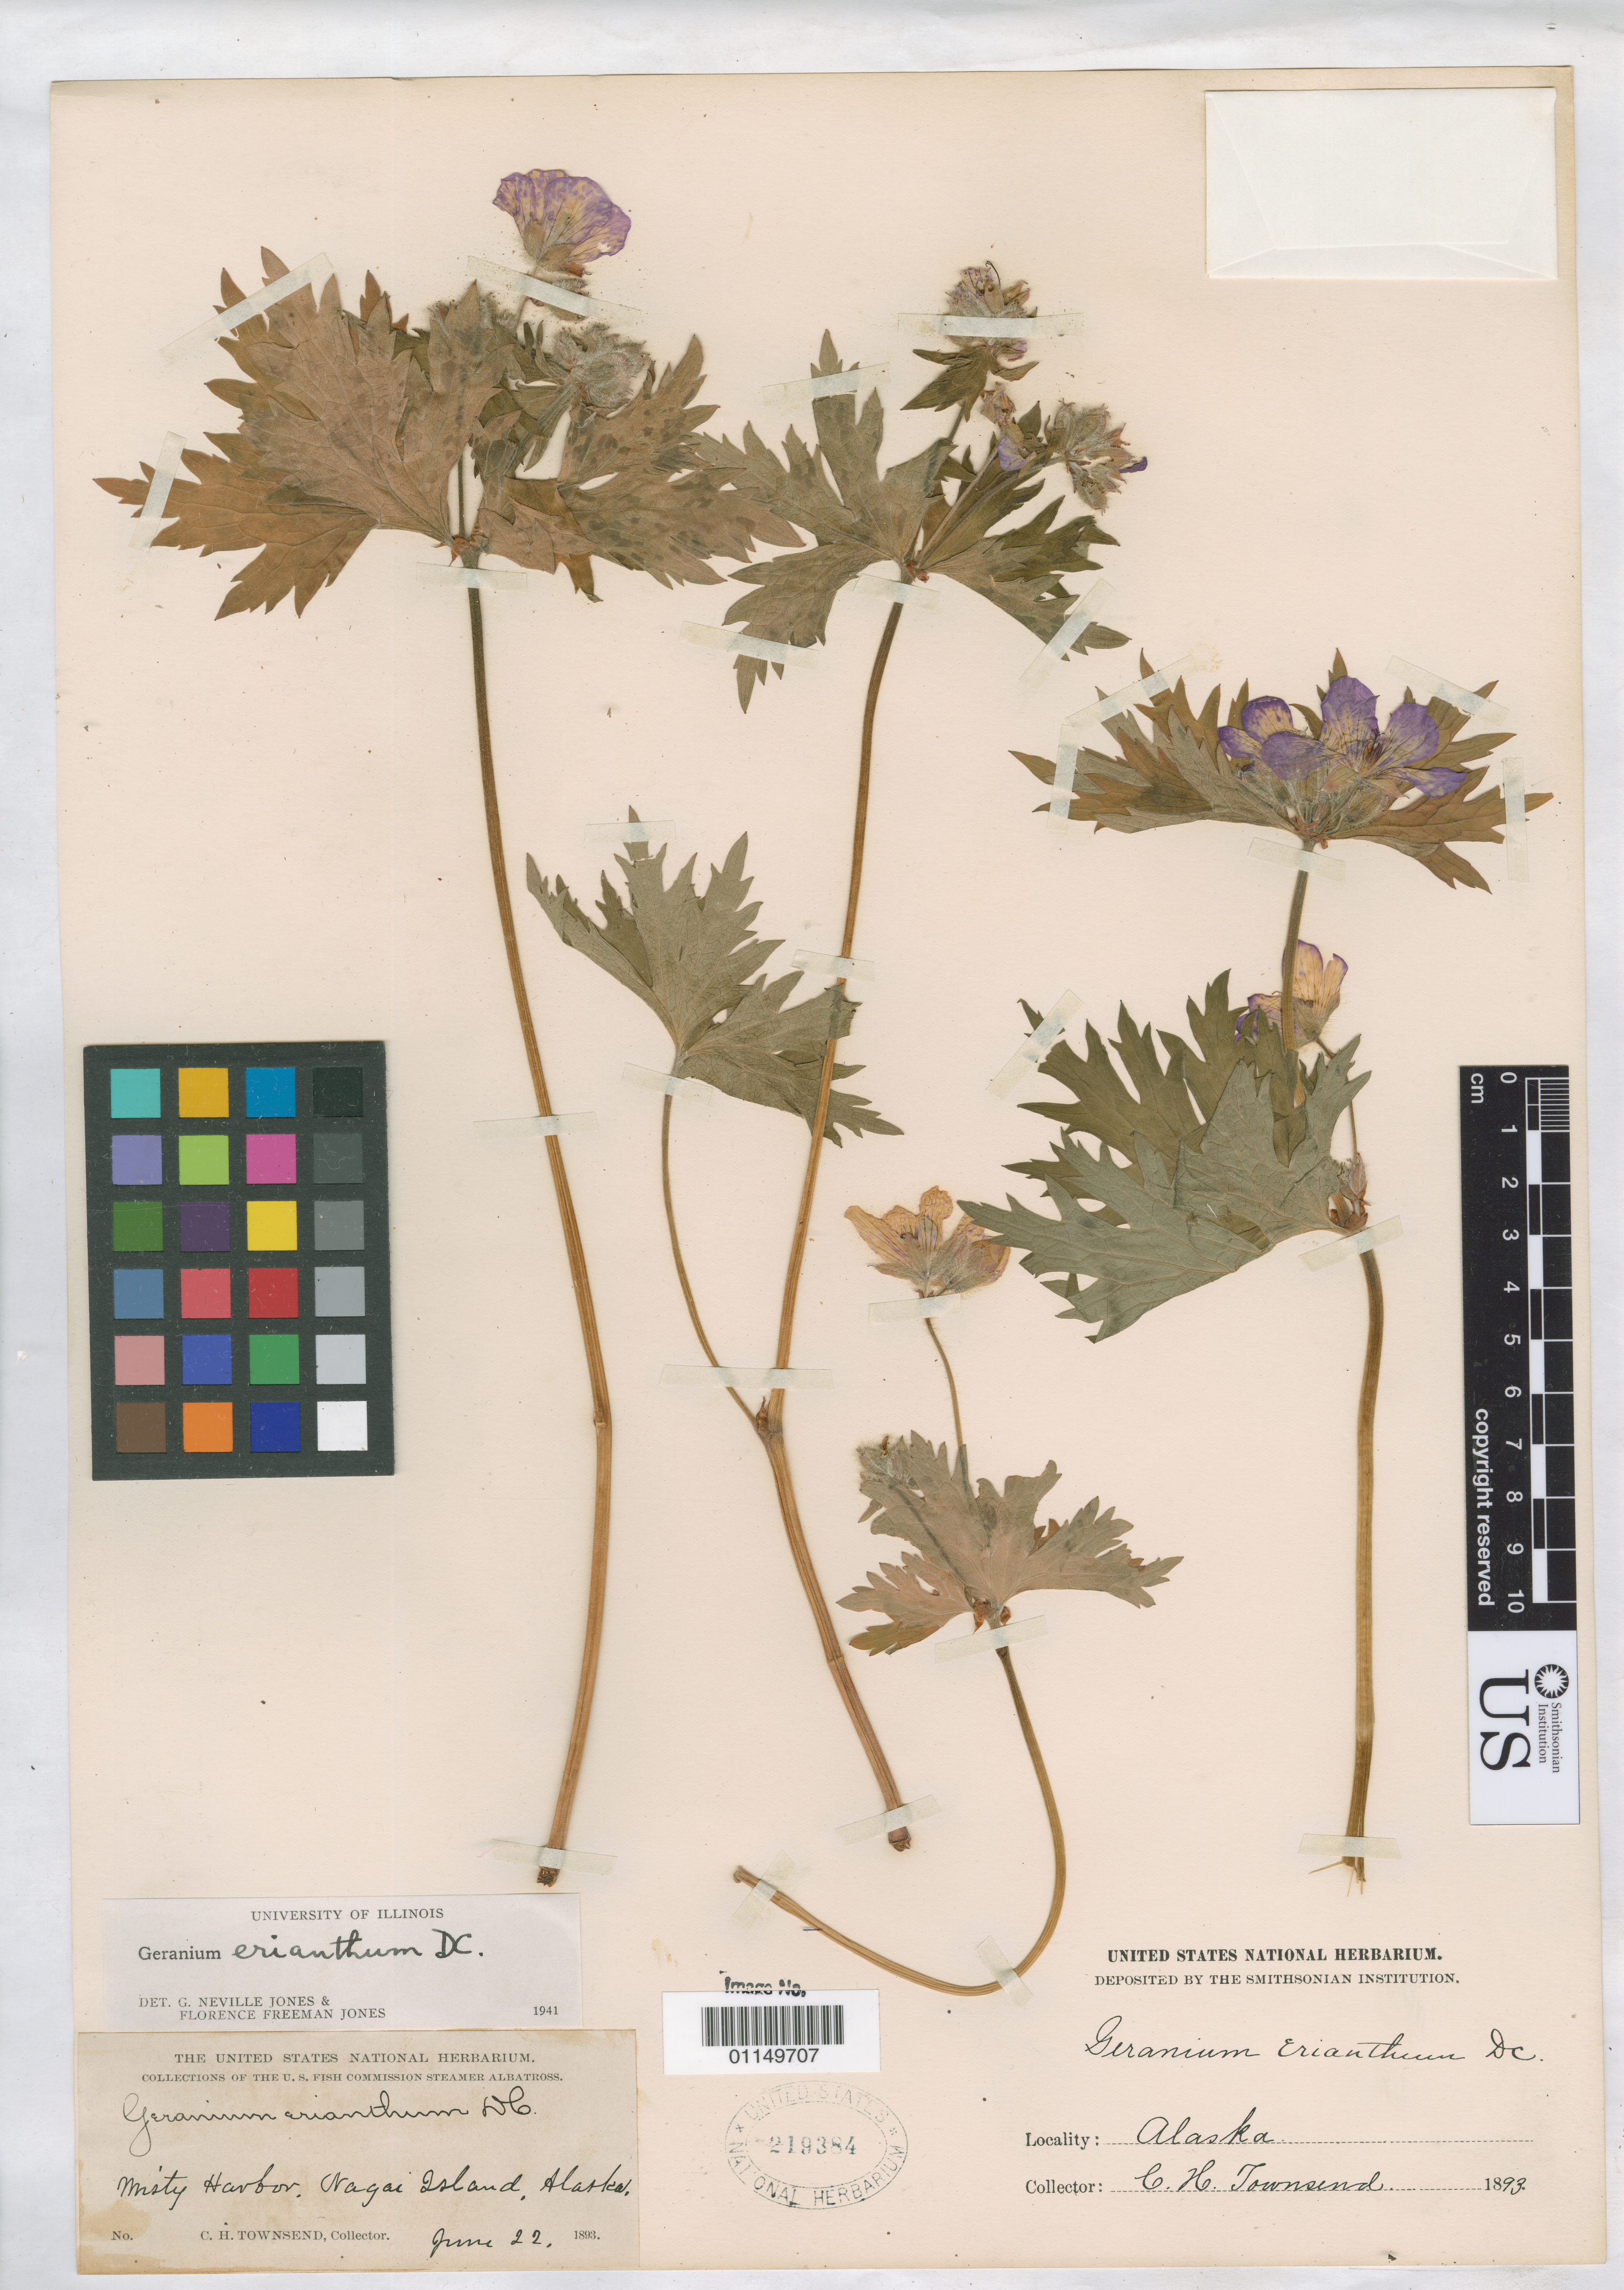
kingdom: Plantae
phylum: Tracheophyta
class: Magnoliopsida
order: Geraniales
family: Geraniaceae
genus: Geranium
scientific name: Geranium erianthum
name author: DC.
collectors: C. H. Townsend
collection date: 1893-06-22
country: United States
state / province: Alaska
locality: Misty Harbor, Nagai Island.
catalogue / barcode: US 219384